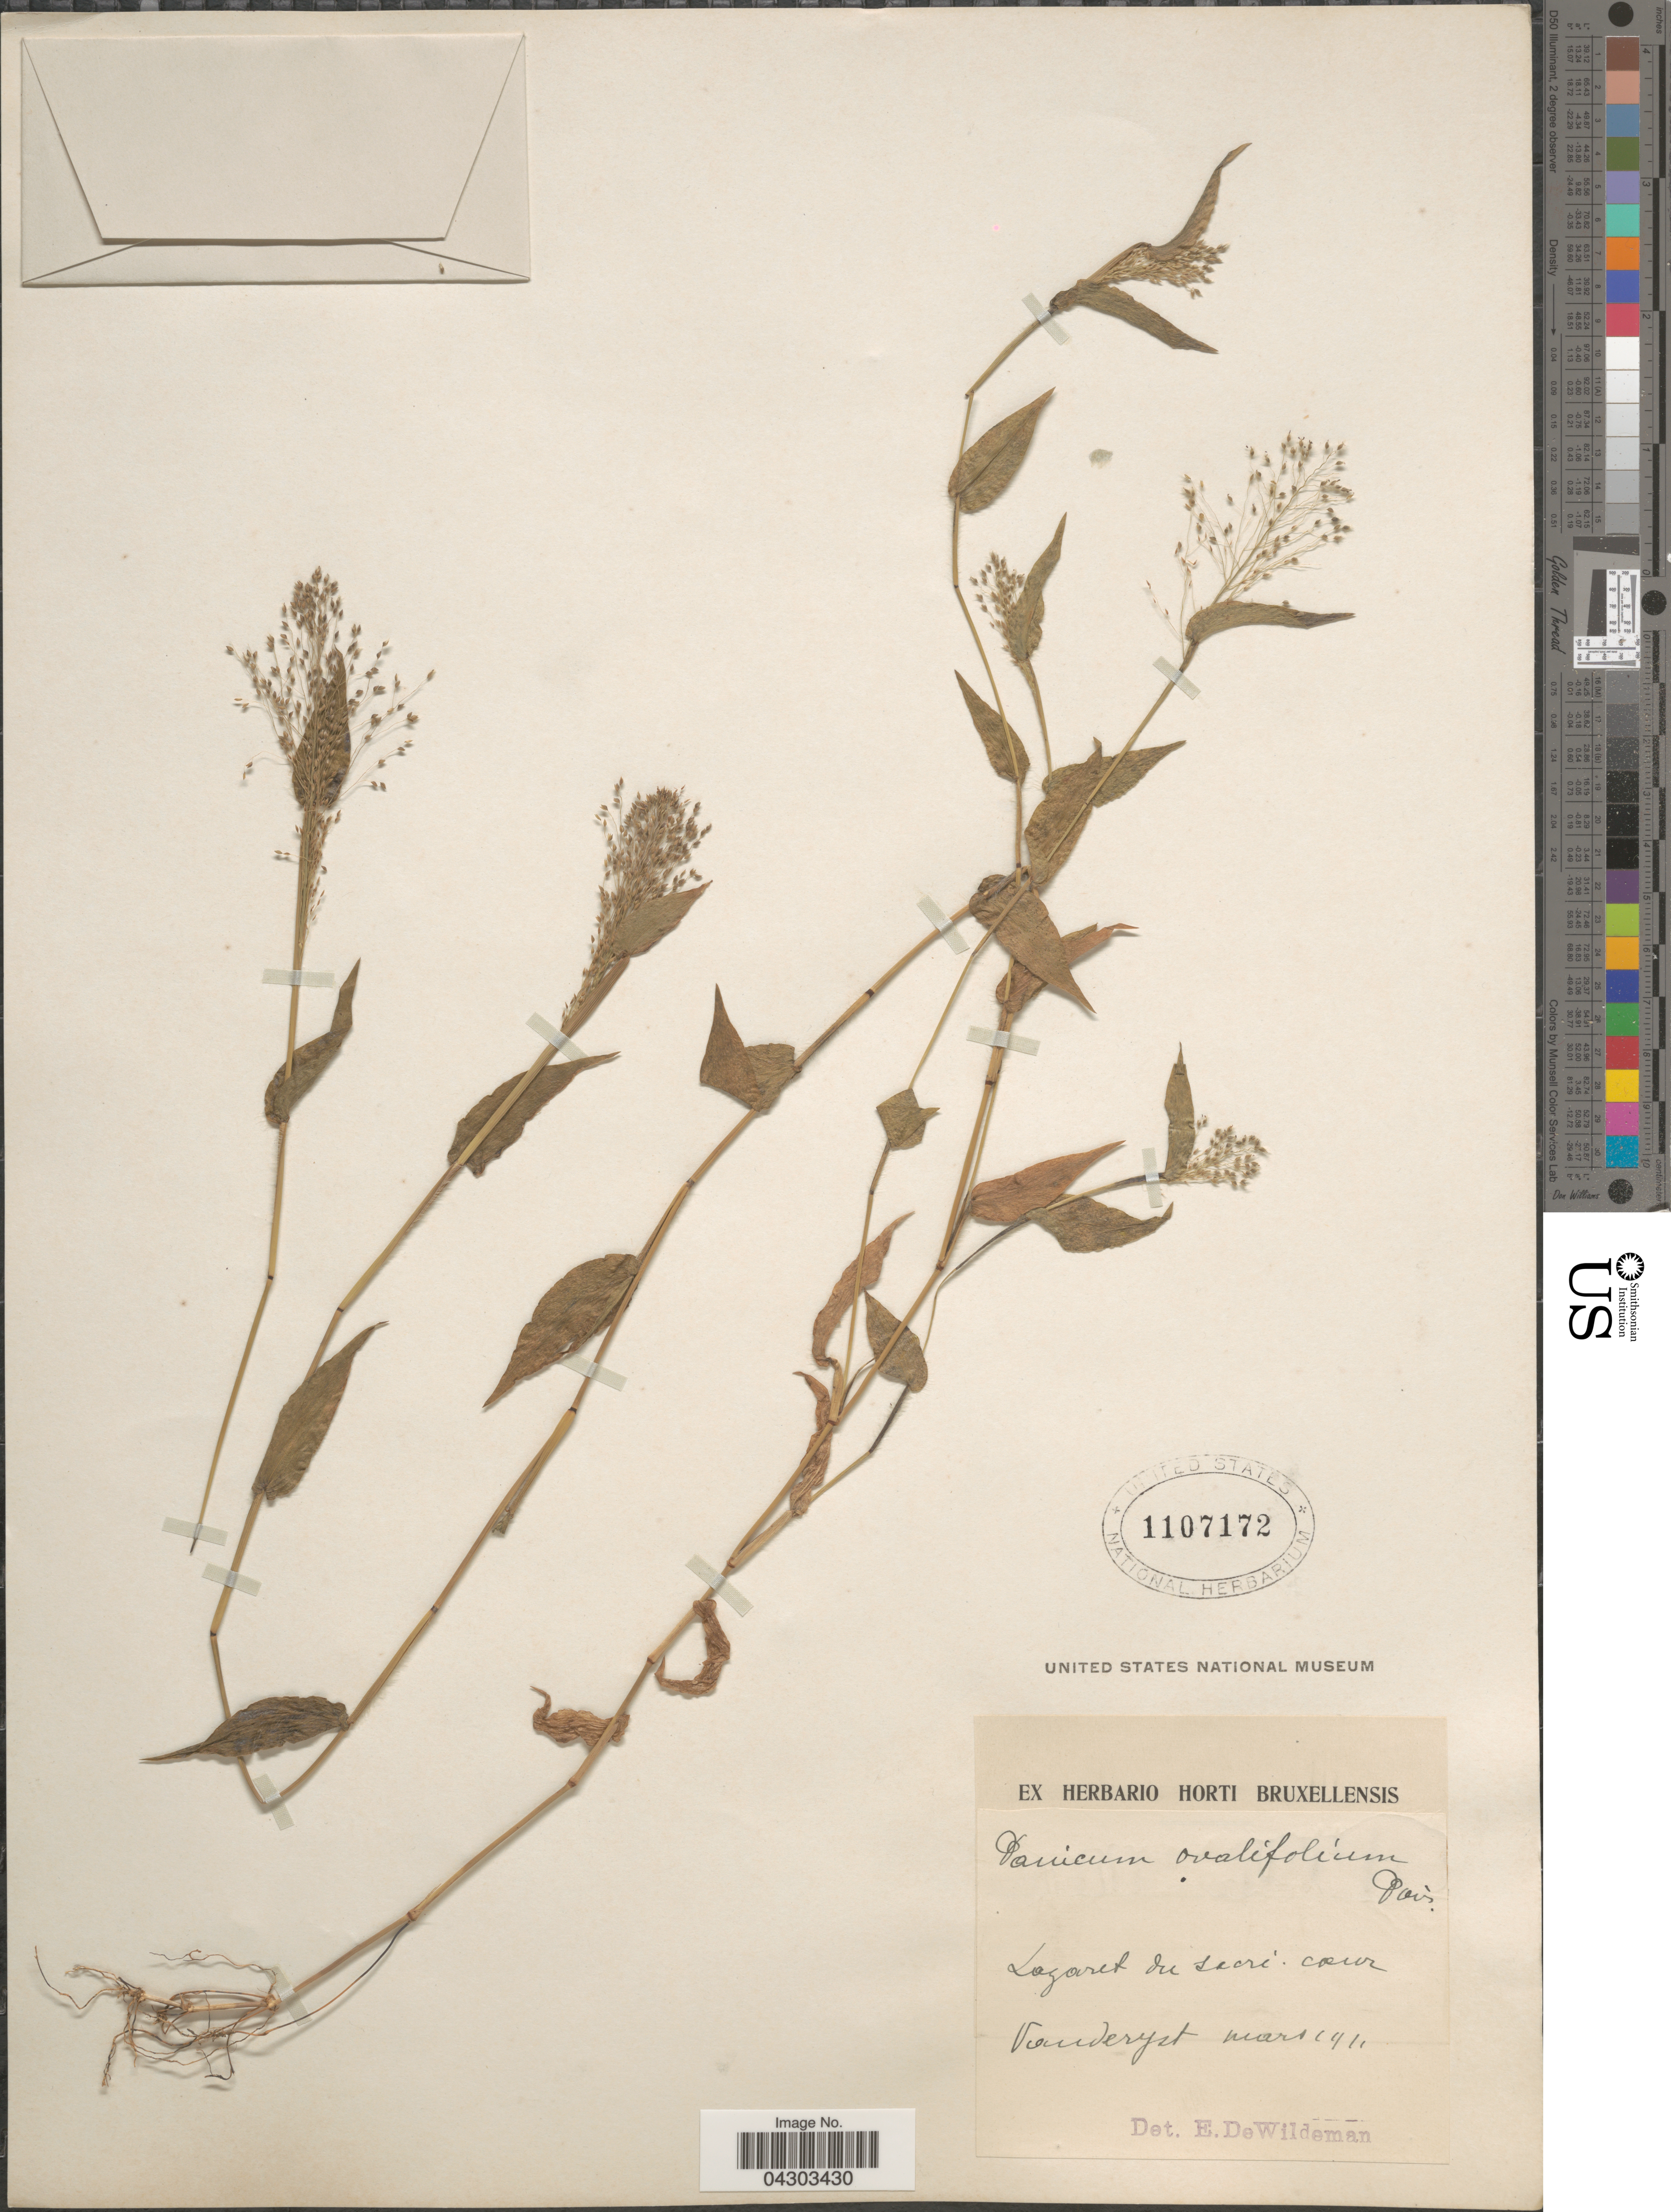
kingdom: Plantae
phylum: Tracheophyta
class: Liliopsida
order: Poales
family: Poaceae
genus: Panicum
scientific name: Panicum brevifolium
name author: L.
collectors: Vanderyst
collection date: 1911-03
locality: Lagoret du sacre-coeur.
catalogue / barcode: US 1107172